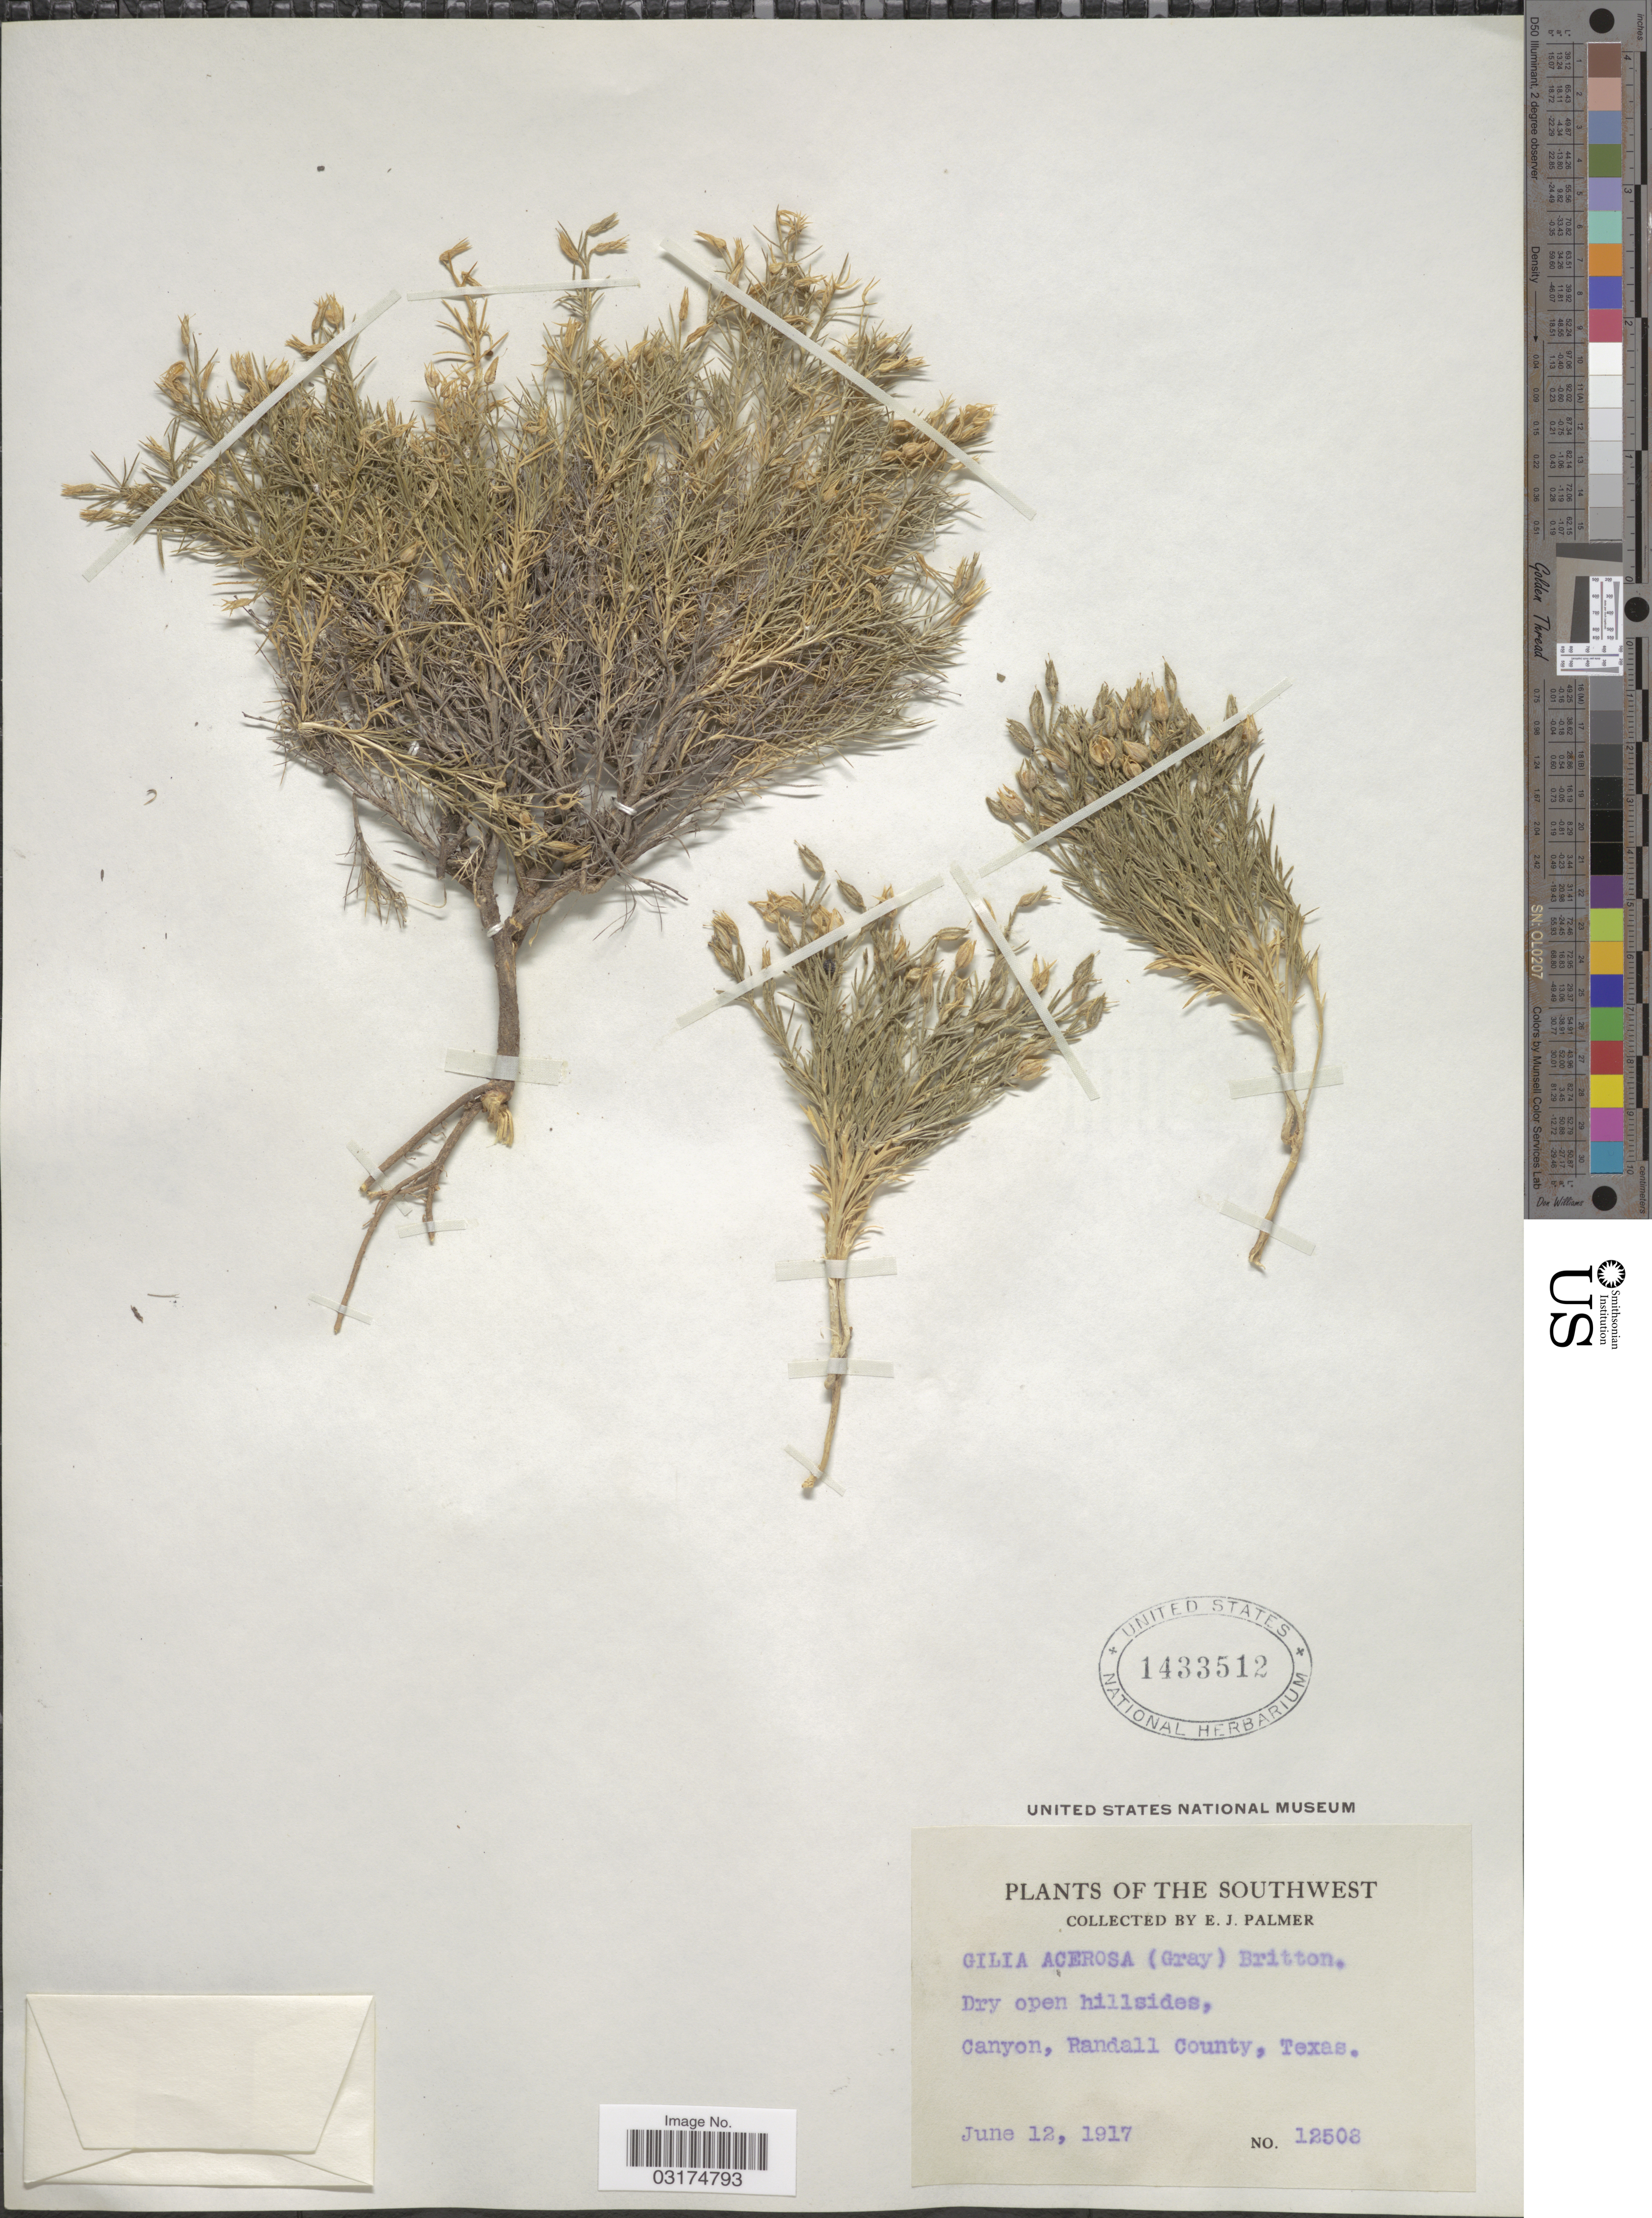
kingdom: Plantae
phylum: Tracheophyta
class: Magnoliopsida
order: Ericales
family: Polemoniaceae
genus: Giliastrum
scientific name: Giliastrum acerosum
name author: (A. Gray) Rydb.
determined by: Strong, Mark T., (BOT), Smithsonian Institution - National Museum of Natural History (UNITED STATES)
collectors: E. J. Palmer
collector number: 12508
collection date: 1917-06-12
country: United States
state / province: Texas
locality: Canyon, Randall County.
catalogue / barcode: US 1433512